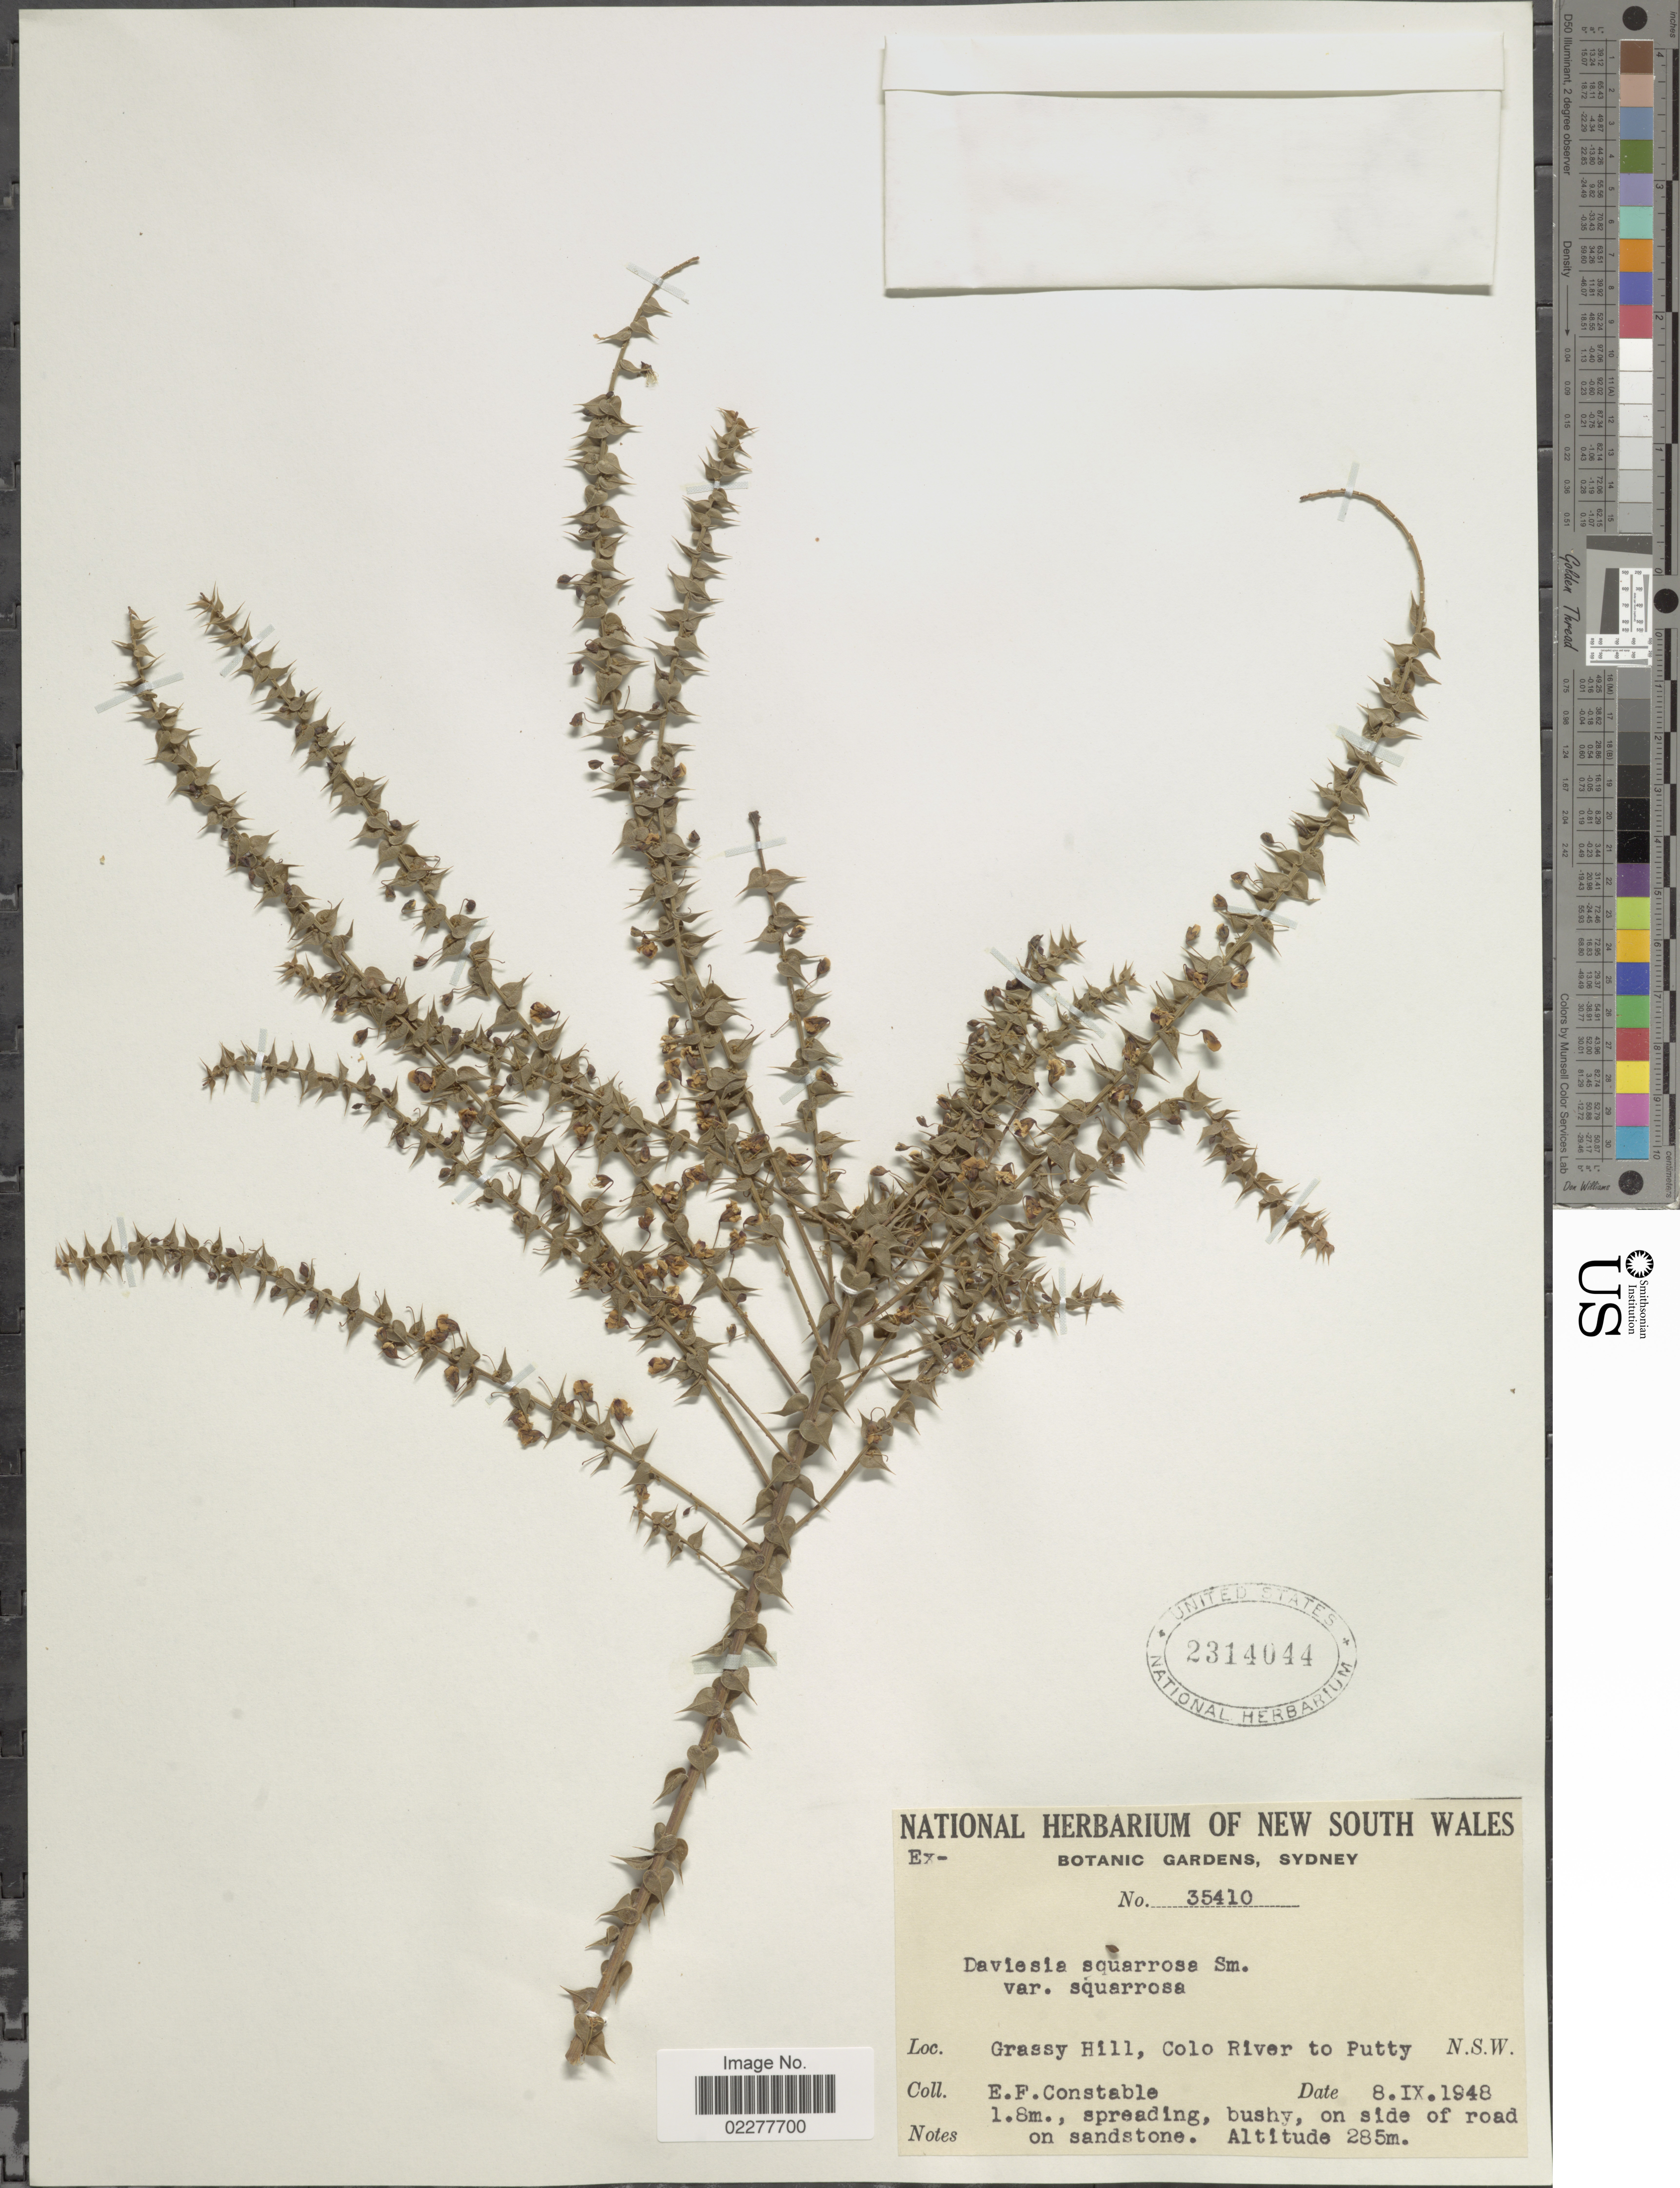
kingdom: Plantae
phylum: Tracheophyta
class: Magnoliopsida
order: Fabales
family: Fabaceae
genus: Daviesia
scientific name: Daviesia squarrosa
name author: Sm.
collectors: E. F. Constable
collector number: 35410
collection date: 1948-09-08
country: Australia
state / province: New South Wales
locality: Grassy Hill, Colo River to Putty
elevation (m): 285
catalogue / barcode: US 2314044